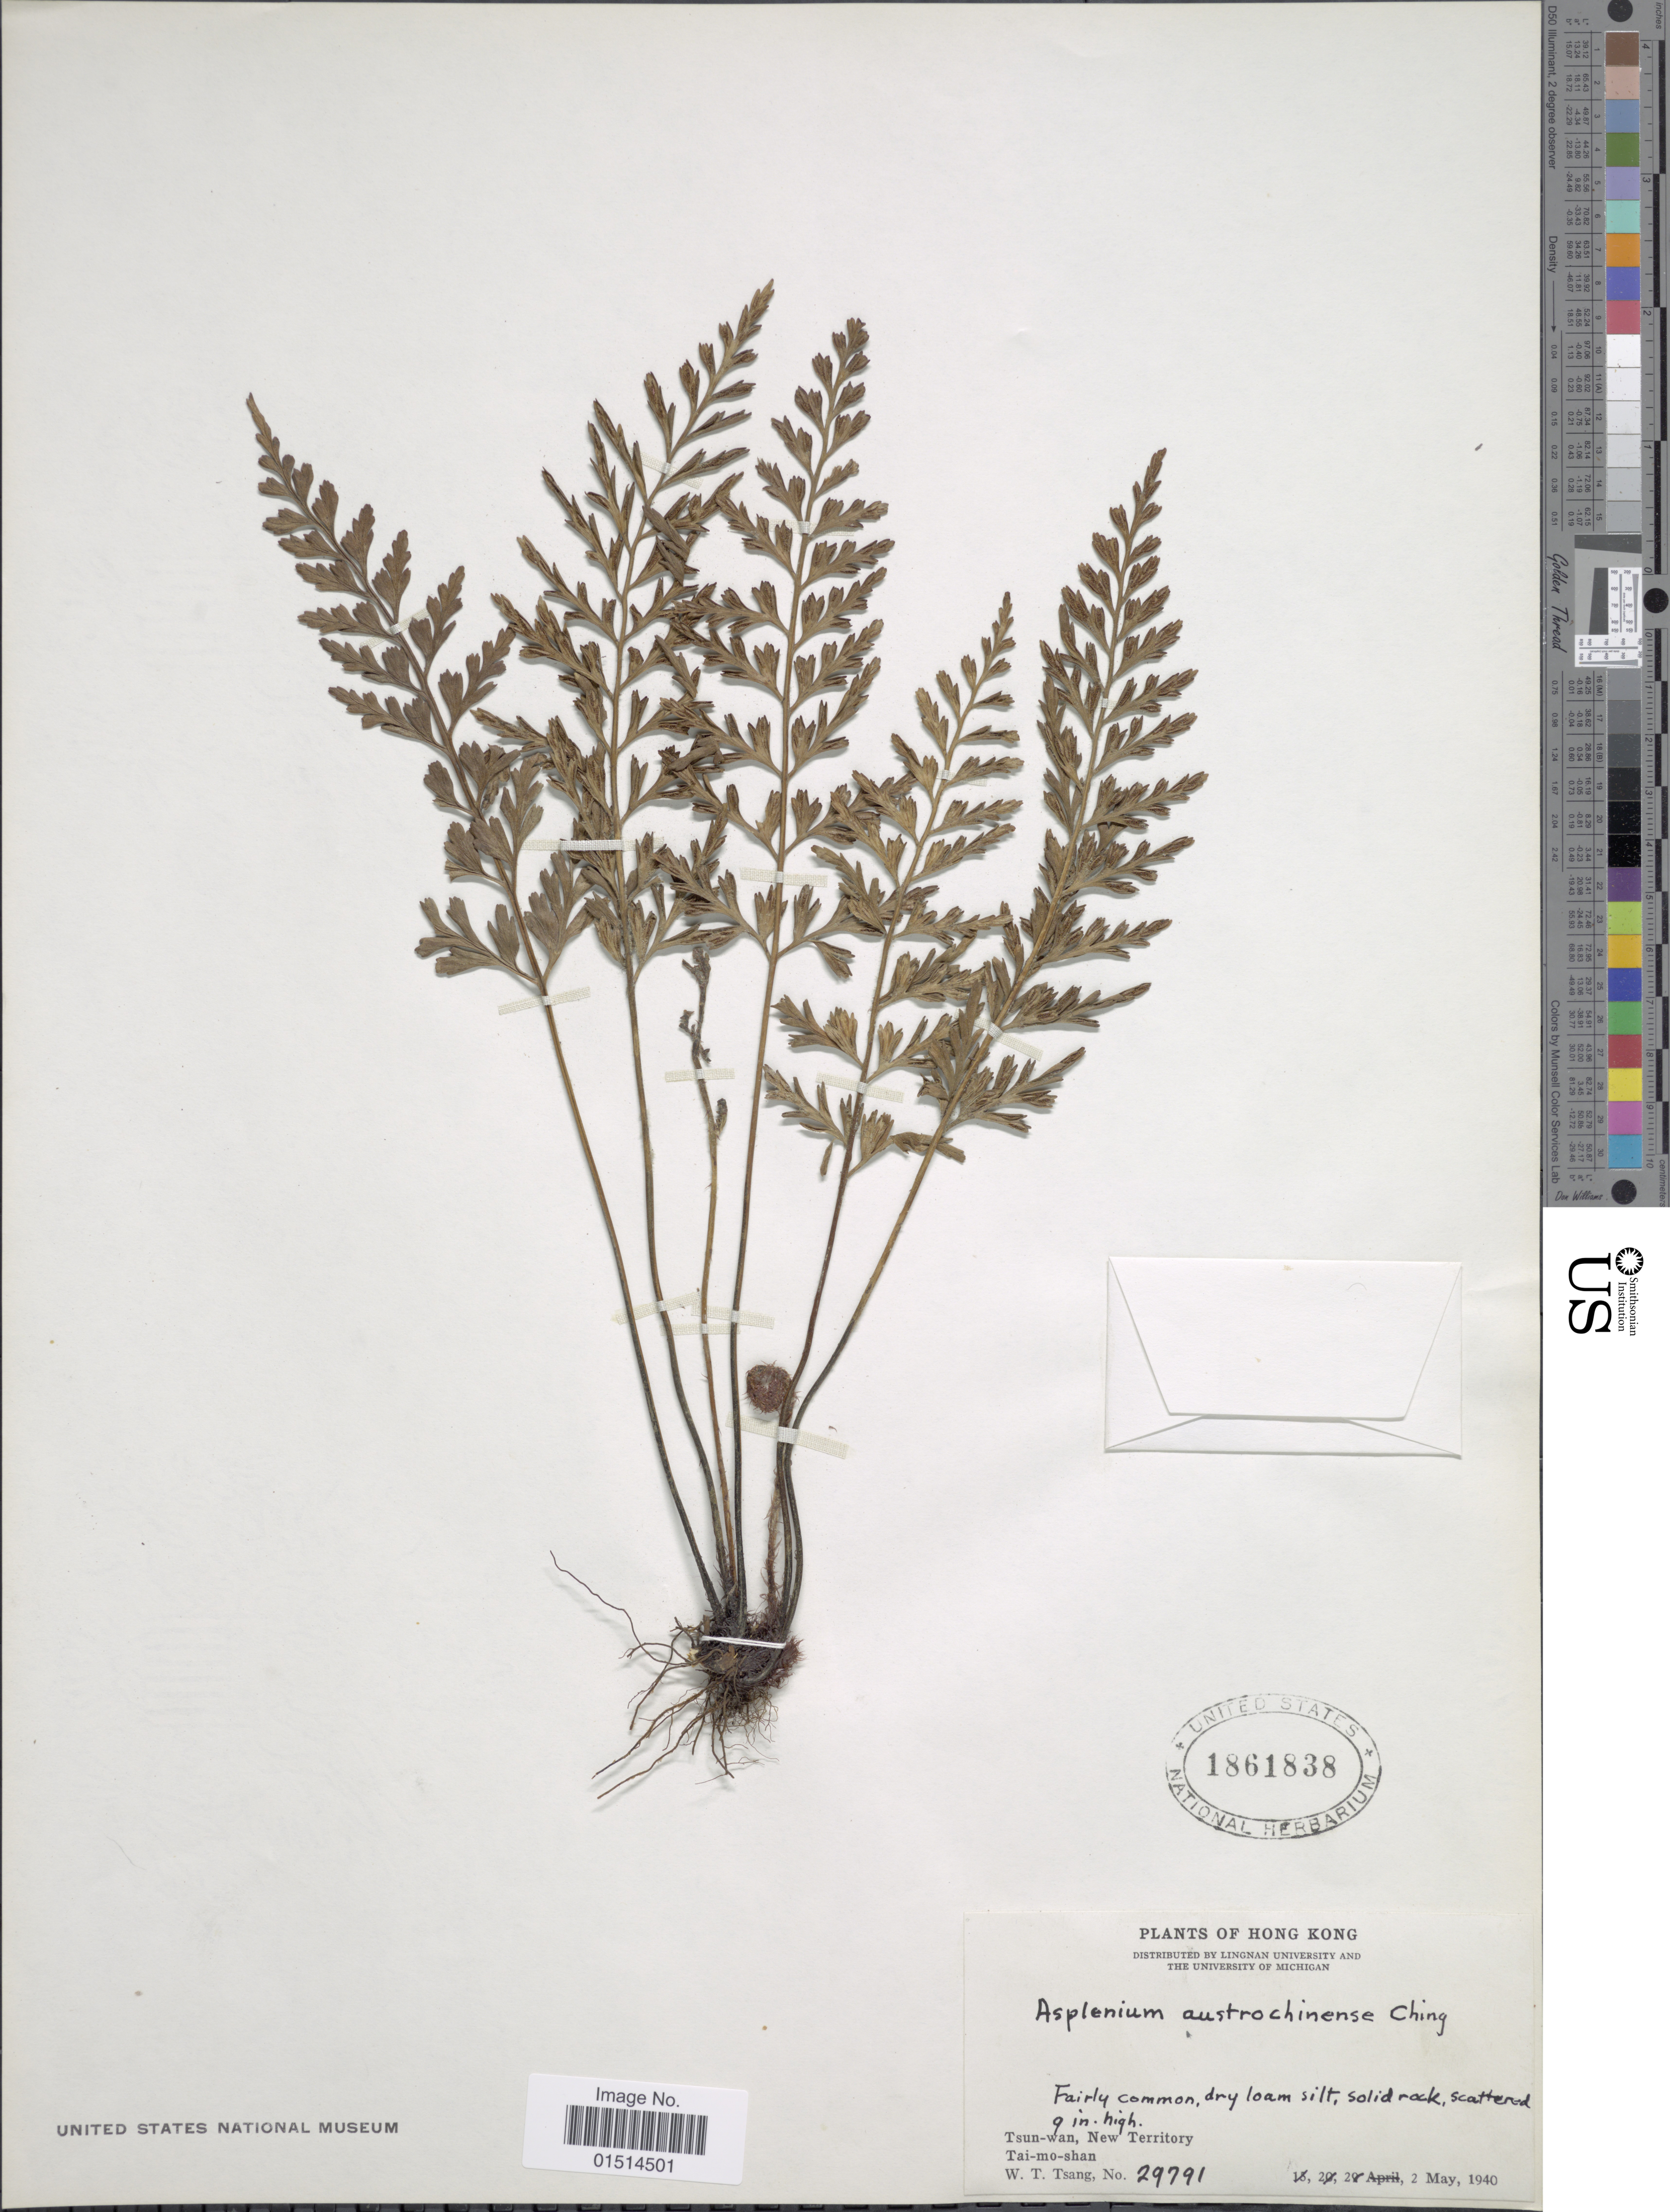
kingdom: Plantae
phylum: Tracheophyta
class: Polypodiopsida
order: Polypodiales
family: Aspleniaceae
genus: Asplenium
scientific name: Asplenium austrochinense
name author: Ching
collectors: W. T. Tsang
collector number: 29791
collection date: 1940-05-02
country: China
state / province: Hong Kong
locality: Hong Kong, Tsun-wan- New Territory, Tai-Mo-shan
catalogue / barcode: US 1861838